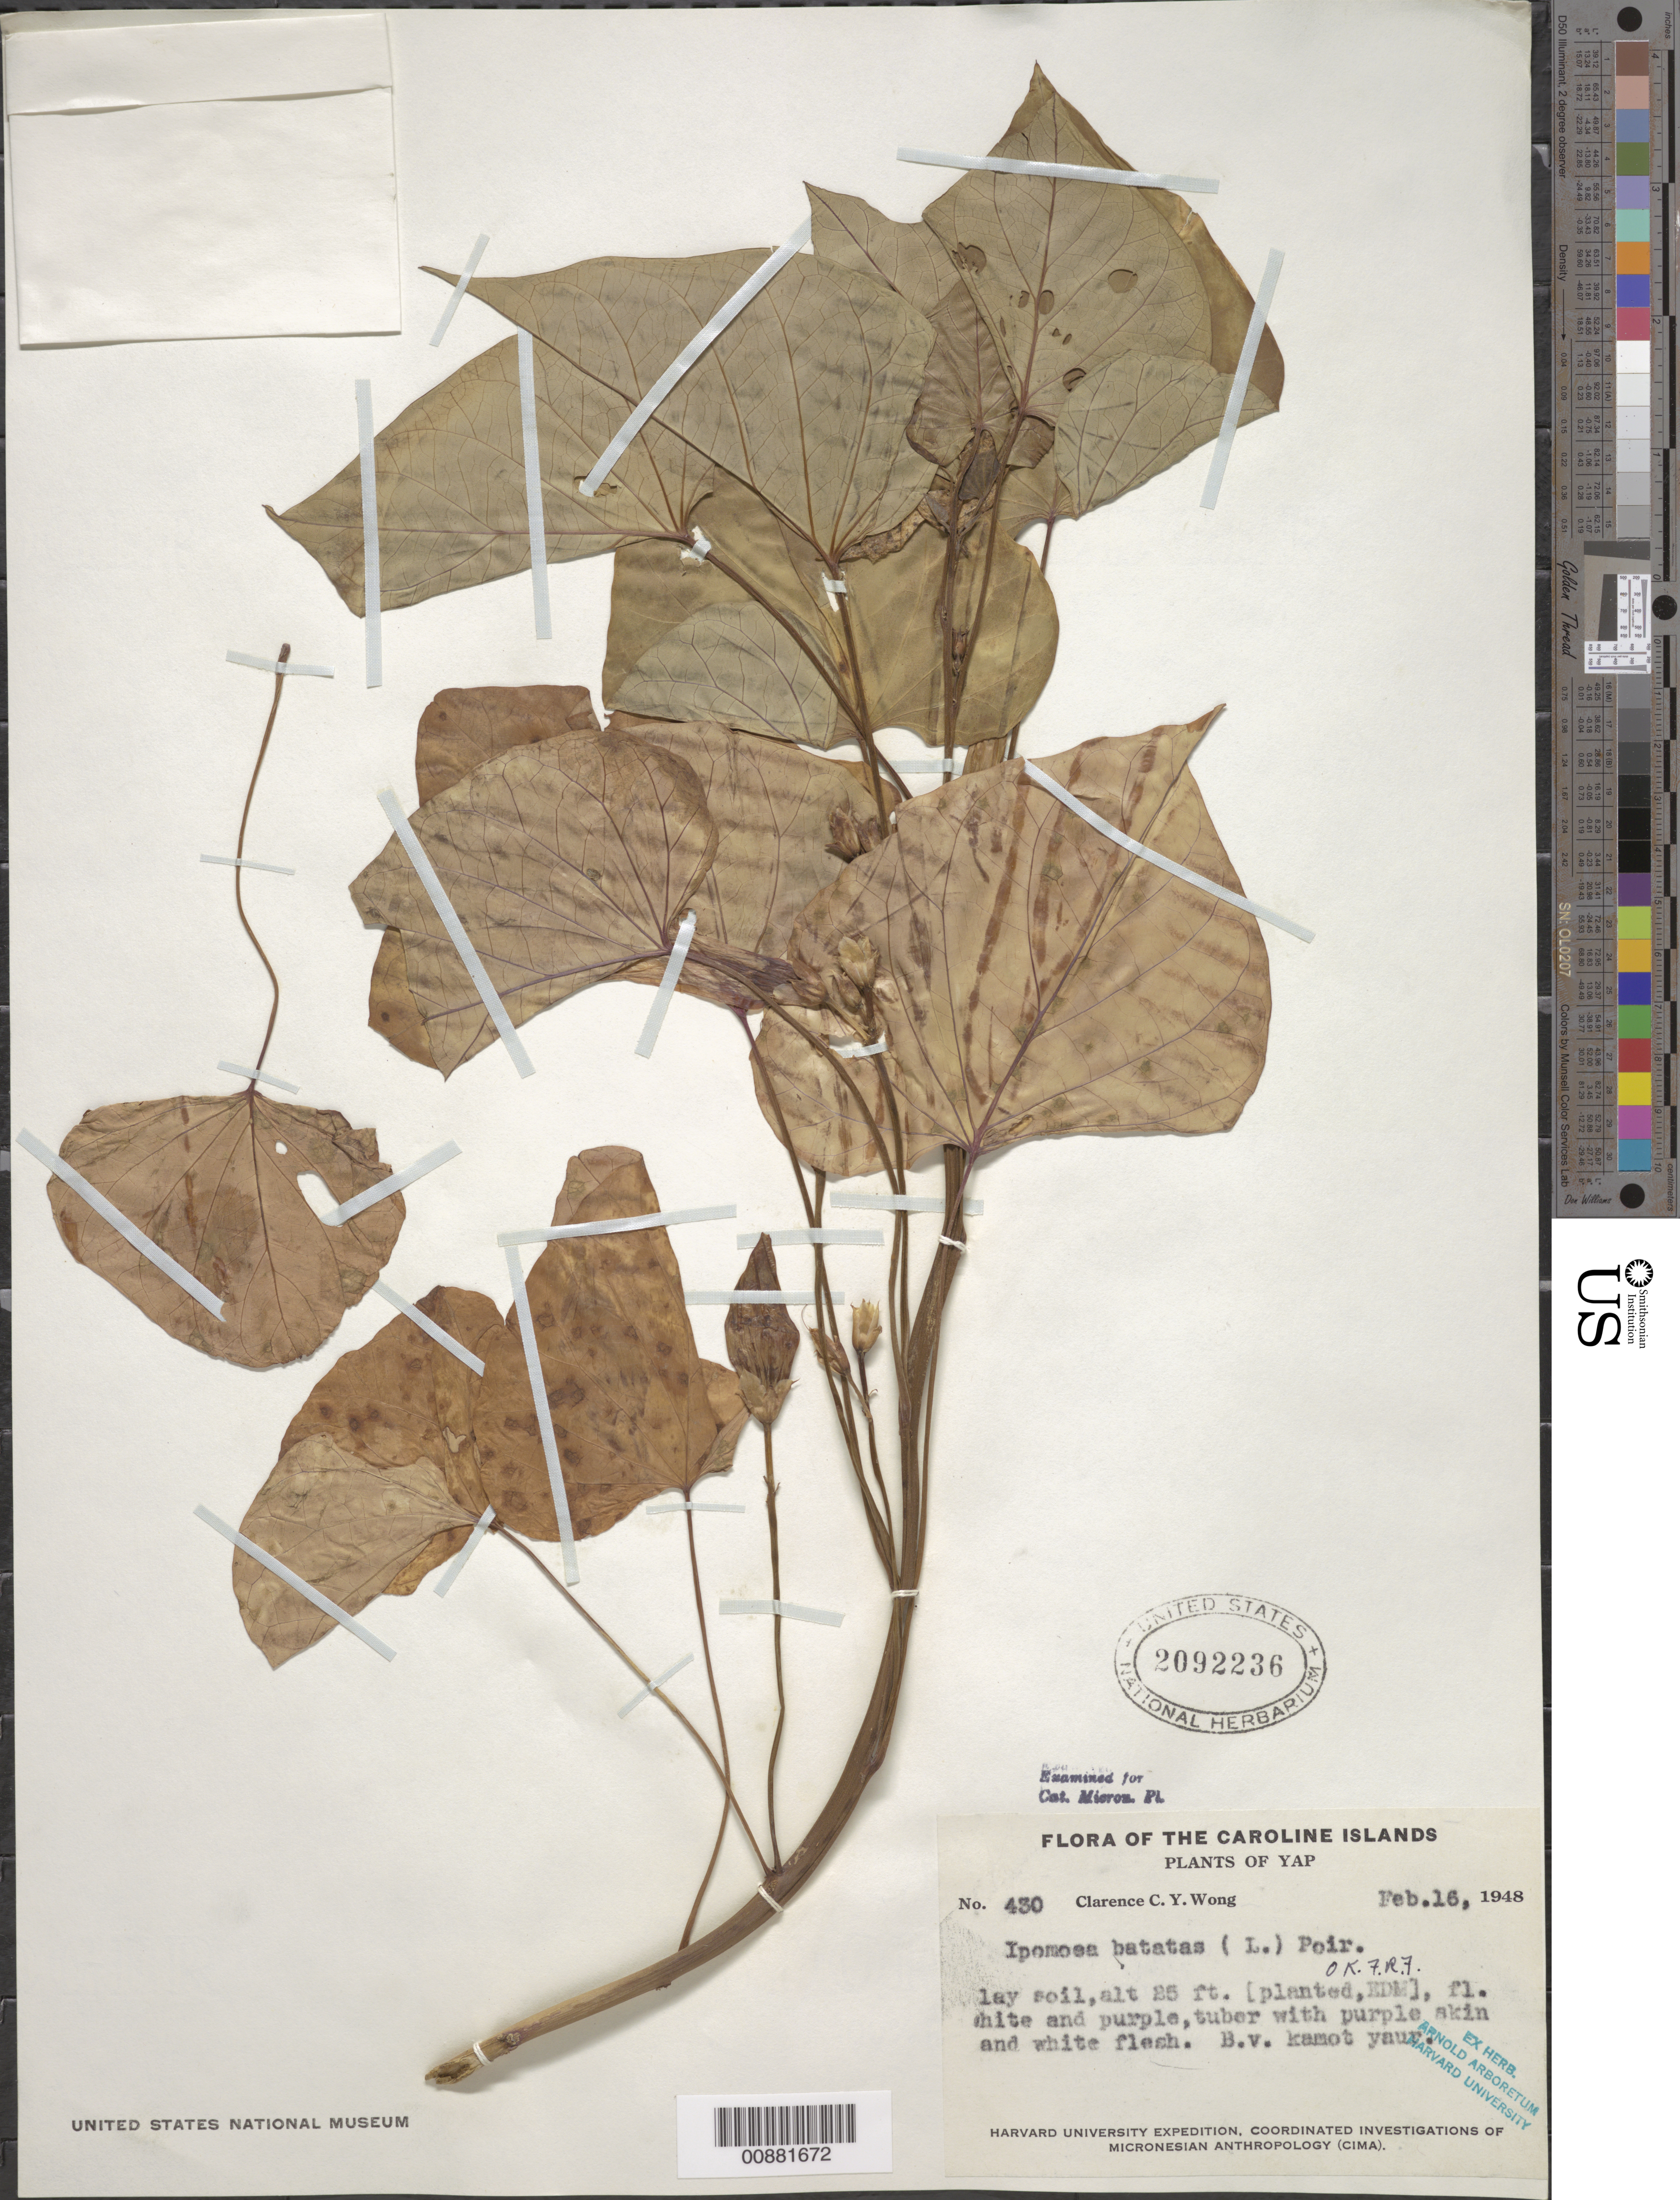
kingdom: Plantae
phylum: Tracheophyta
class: Magnoliopsida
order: Solanales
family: Convolvulaceae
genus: Ipomoea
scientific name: Ipomoea batatas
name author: (L.) Lam.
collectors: C. Wong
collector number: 430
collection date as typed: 16 Feb 1948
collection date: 1948-02-16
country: Micronesia, Federated States of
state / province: Yap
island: Yap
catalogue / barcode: US 2092236